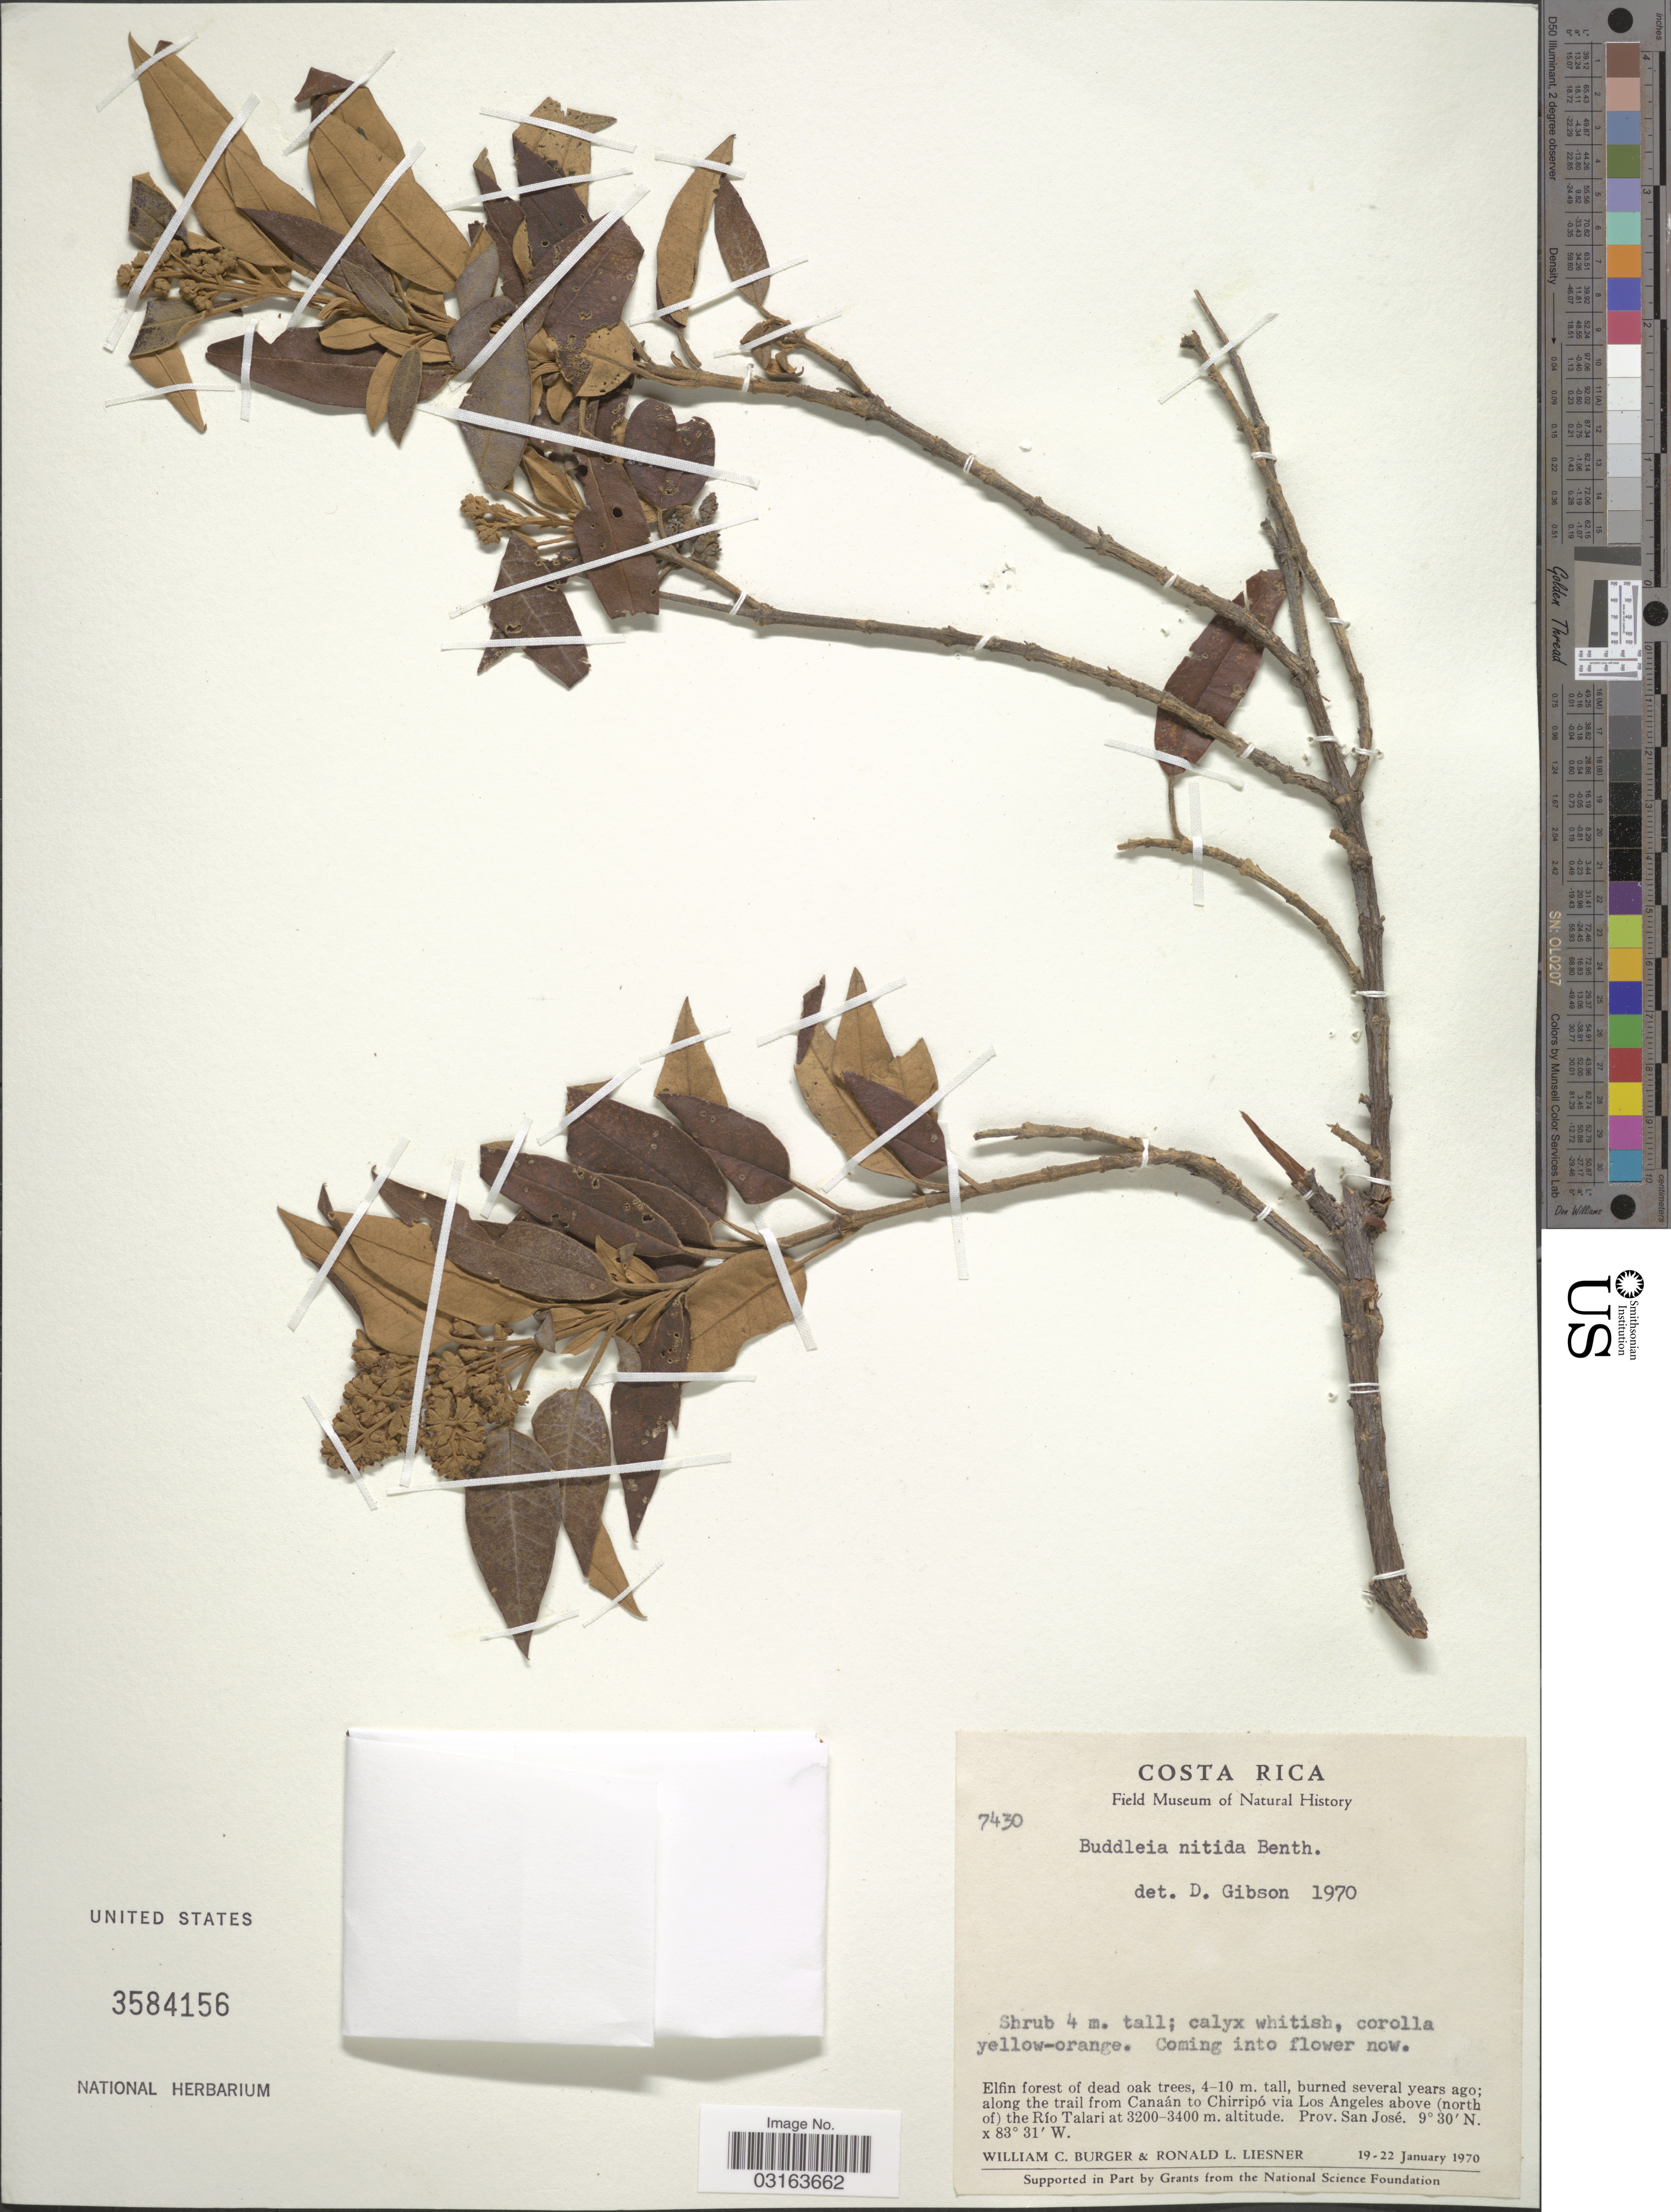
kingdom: Plantae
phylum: Tracheophyta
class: Magnoliopsida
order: Lamiales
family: Scrophulariaceae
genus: Buddleja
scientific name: Buddleja nitida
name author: Benth.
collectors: W. Burger & R. L. Liesner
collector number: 7430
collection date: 1970-01-19/1970-01-22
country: Costa Rica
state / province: San José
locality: Along the trail from Canaán to Chirripó via Los Angeles above (north of) the Río Talari. Prov. San José.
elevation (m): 3200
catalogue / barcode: US 3584156